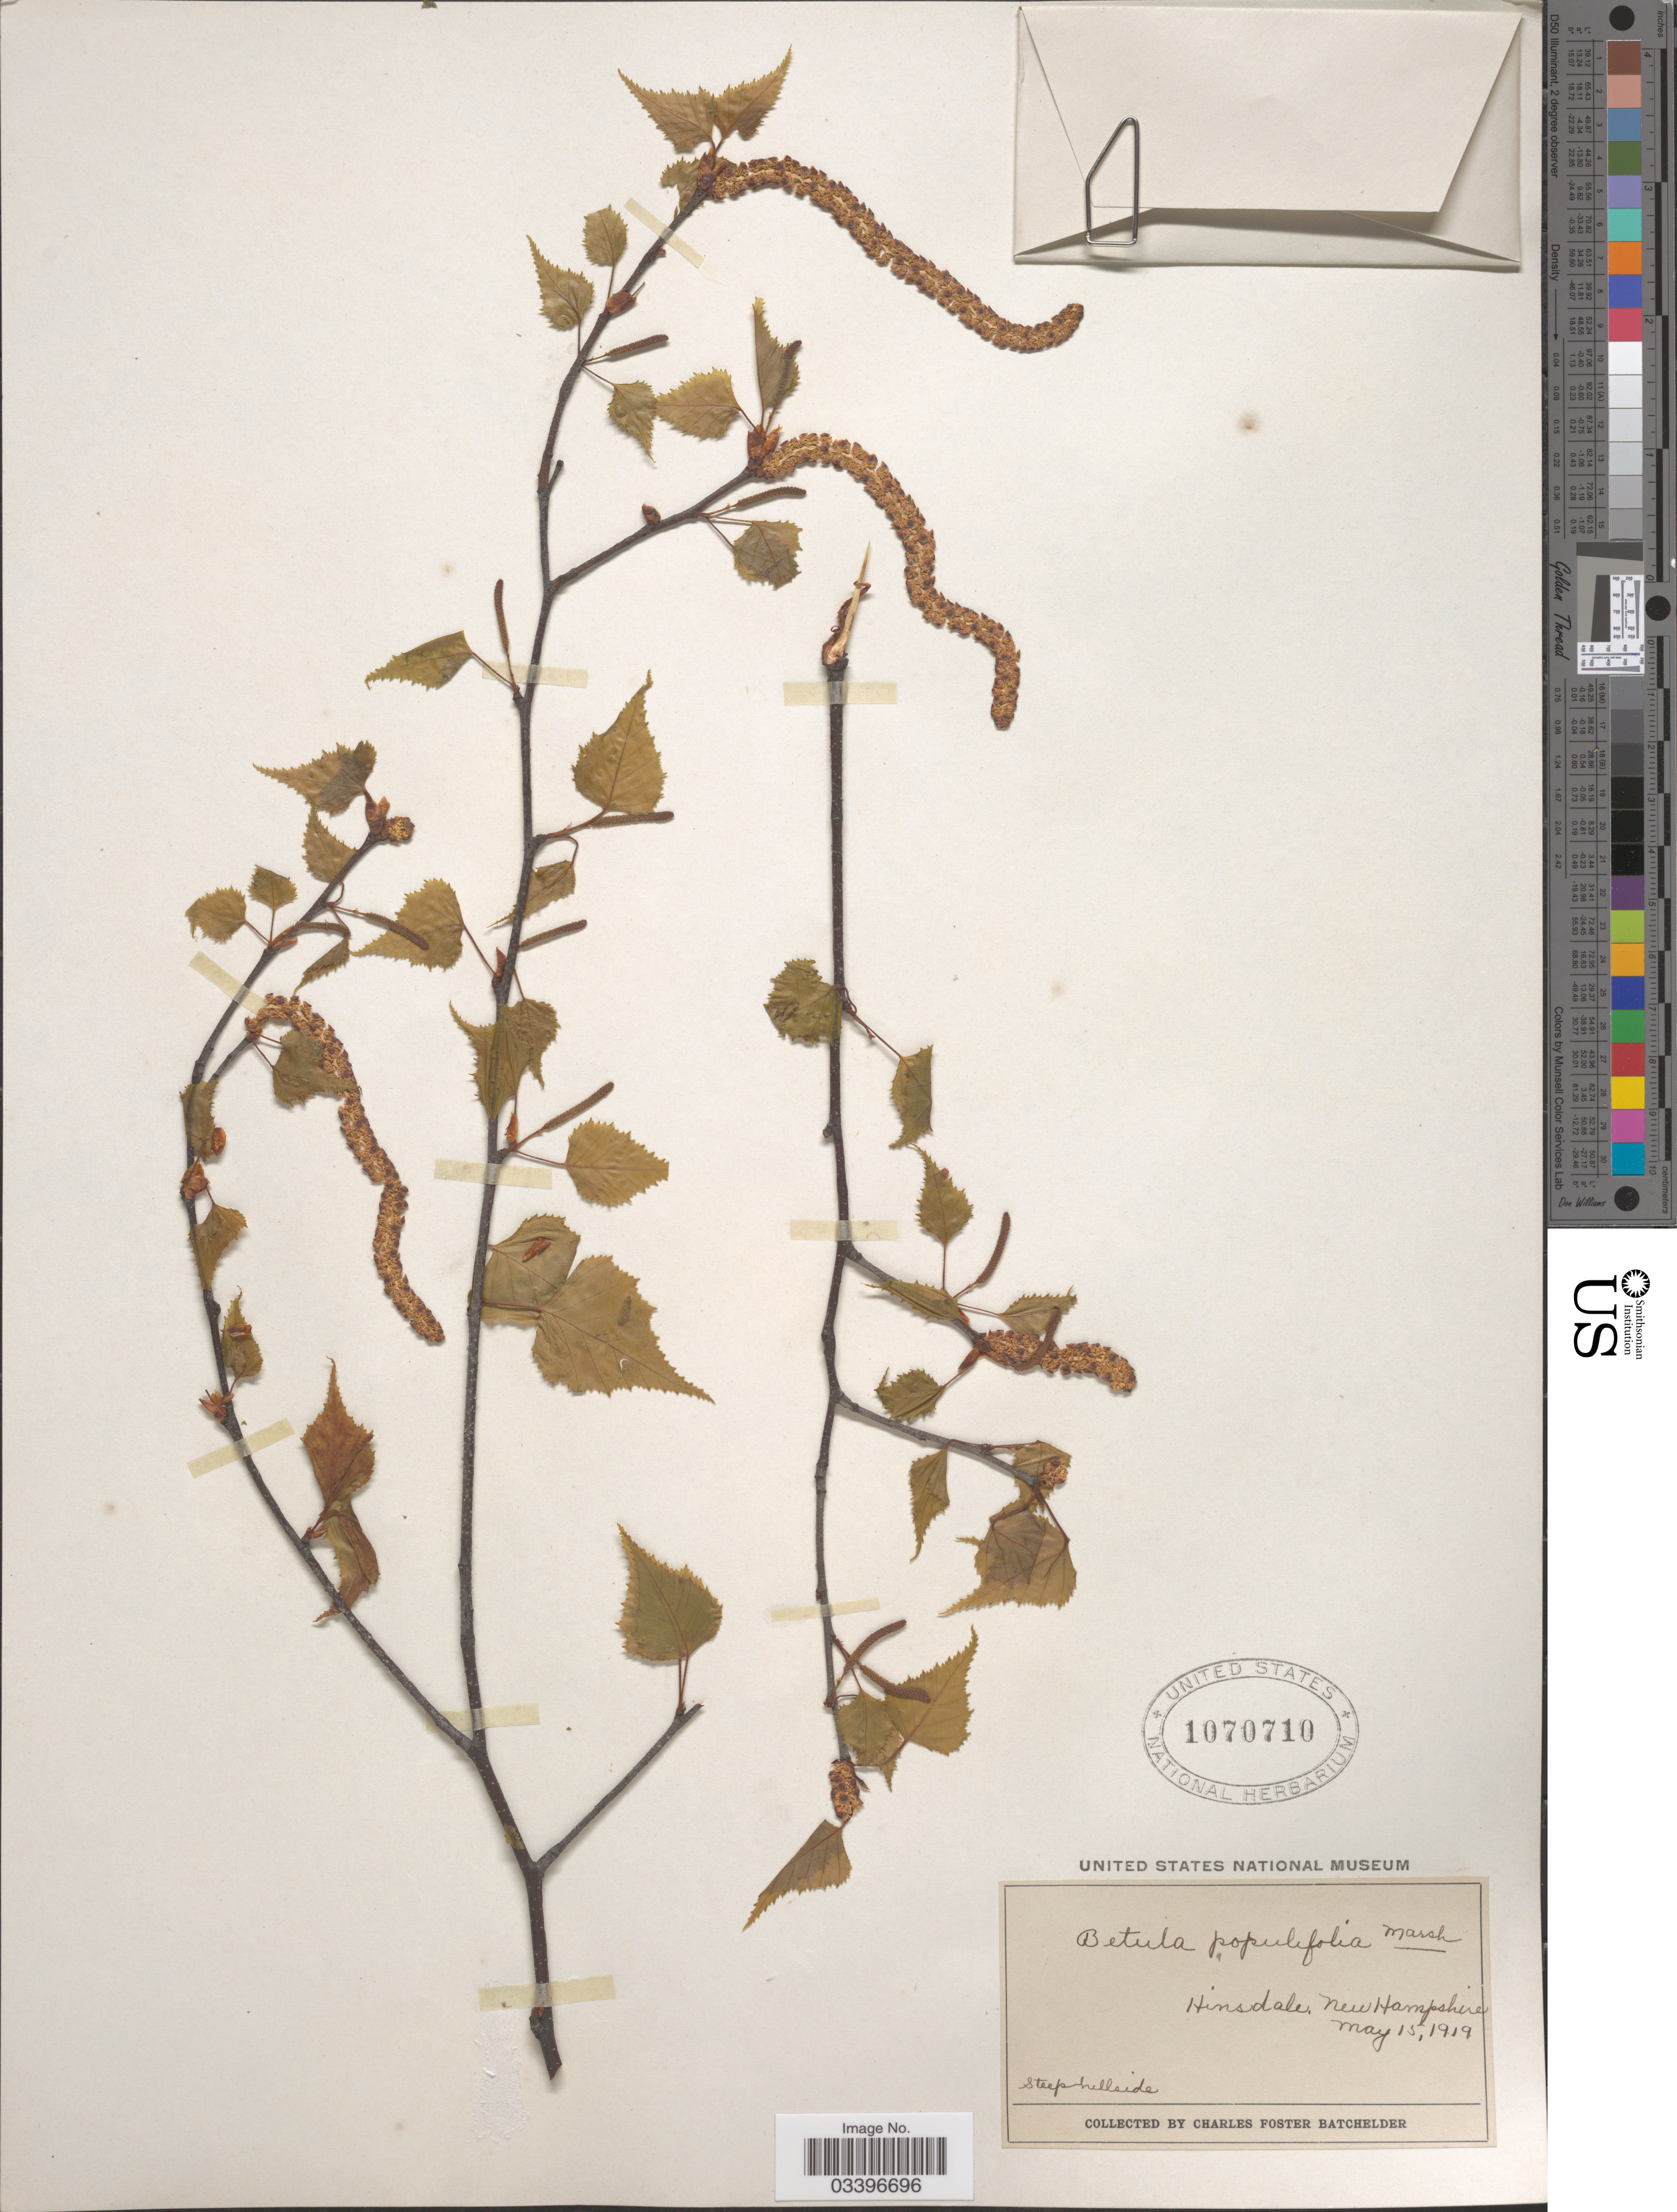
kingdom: Plantae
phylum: Tracheophyta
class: Magnoliopsida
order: Fagales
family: Betulaceae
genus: Betula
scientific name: Betula populifolia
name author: Marshall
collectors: C. Batchelder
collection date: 1919-05-15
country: United States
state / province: New Hampshire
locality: Hinsdale.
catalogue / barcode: US 1070710